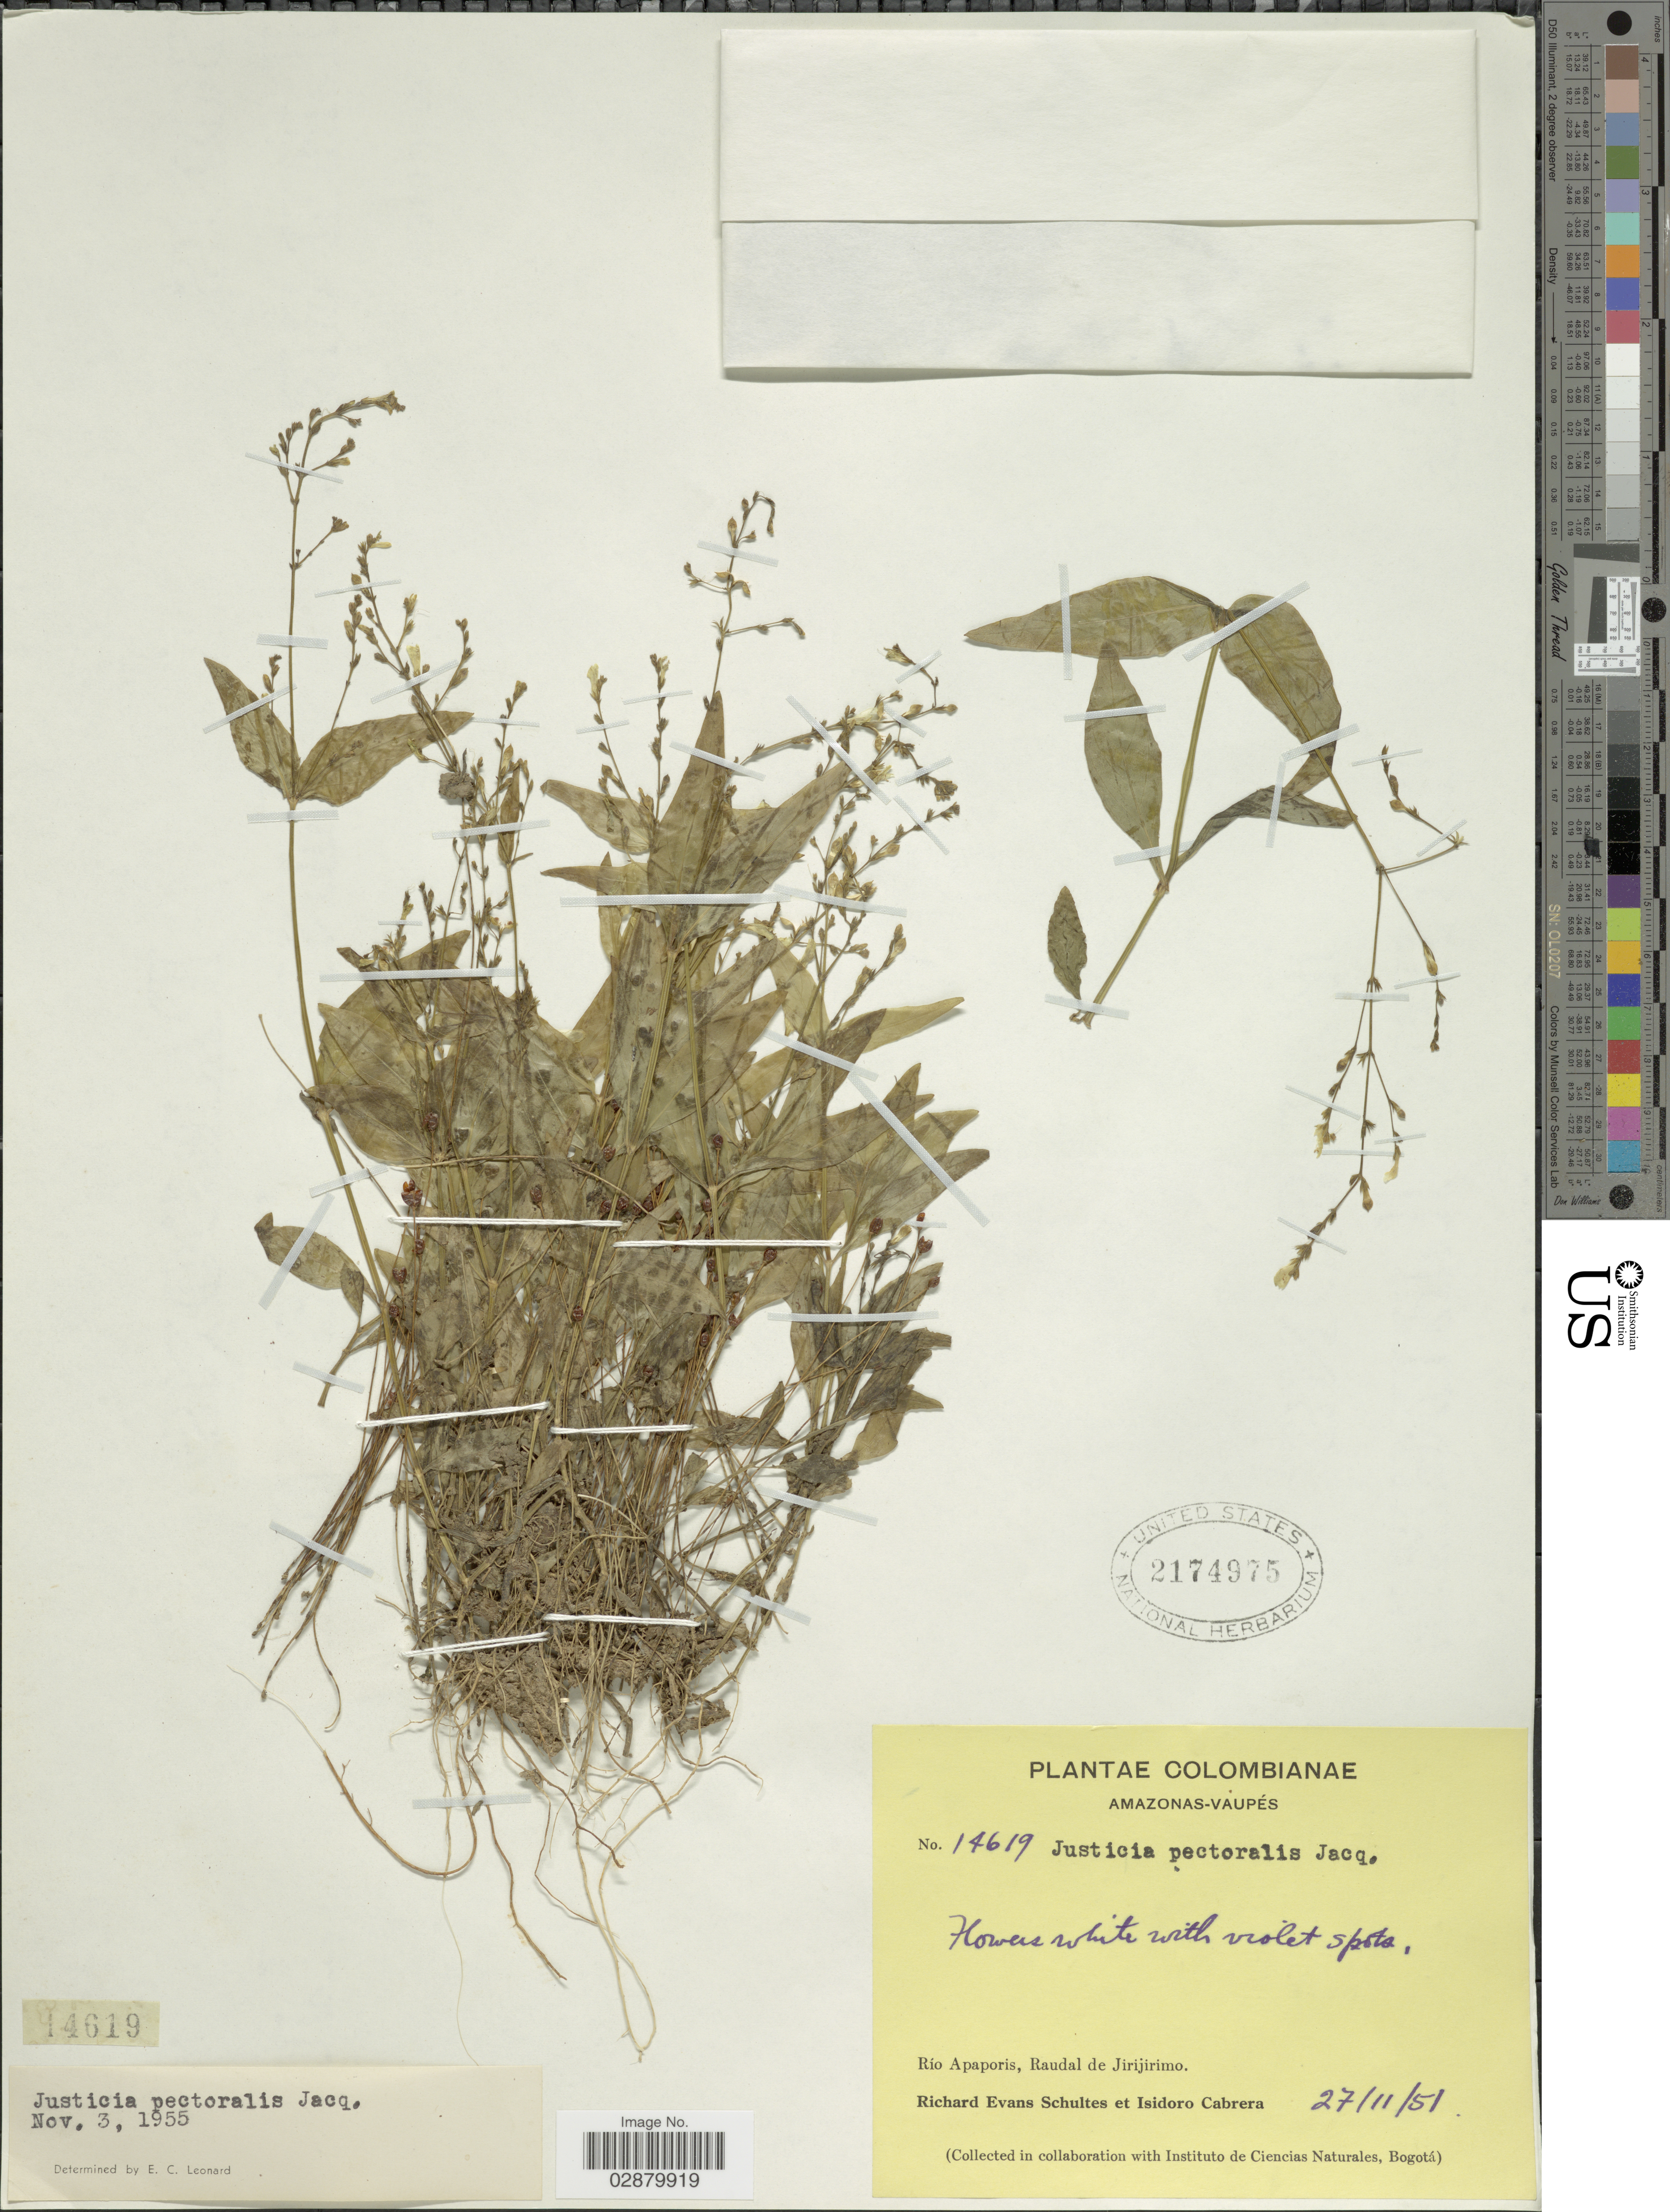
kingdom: Plantae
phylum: Tracheophyta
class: Magnoliopsida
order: Lamiales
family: Acanthaceae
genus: Justicia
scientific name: Justicia pectoralis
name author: Jacq.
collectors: R. E. Schultes & I. Cabrera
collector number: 14619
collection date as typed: Transcribed d/m/y: 27/11/51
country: Colombia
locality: Amazonas-Vaupés. Río Apaporis, Raudal de Jirijirimo.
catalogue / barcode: US 2174975